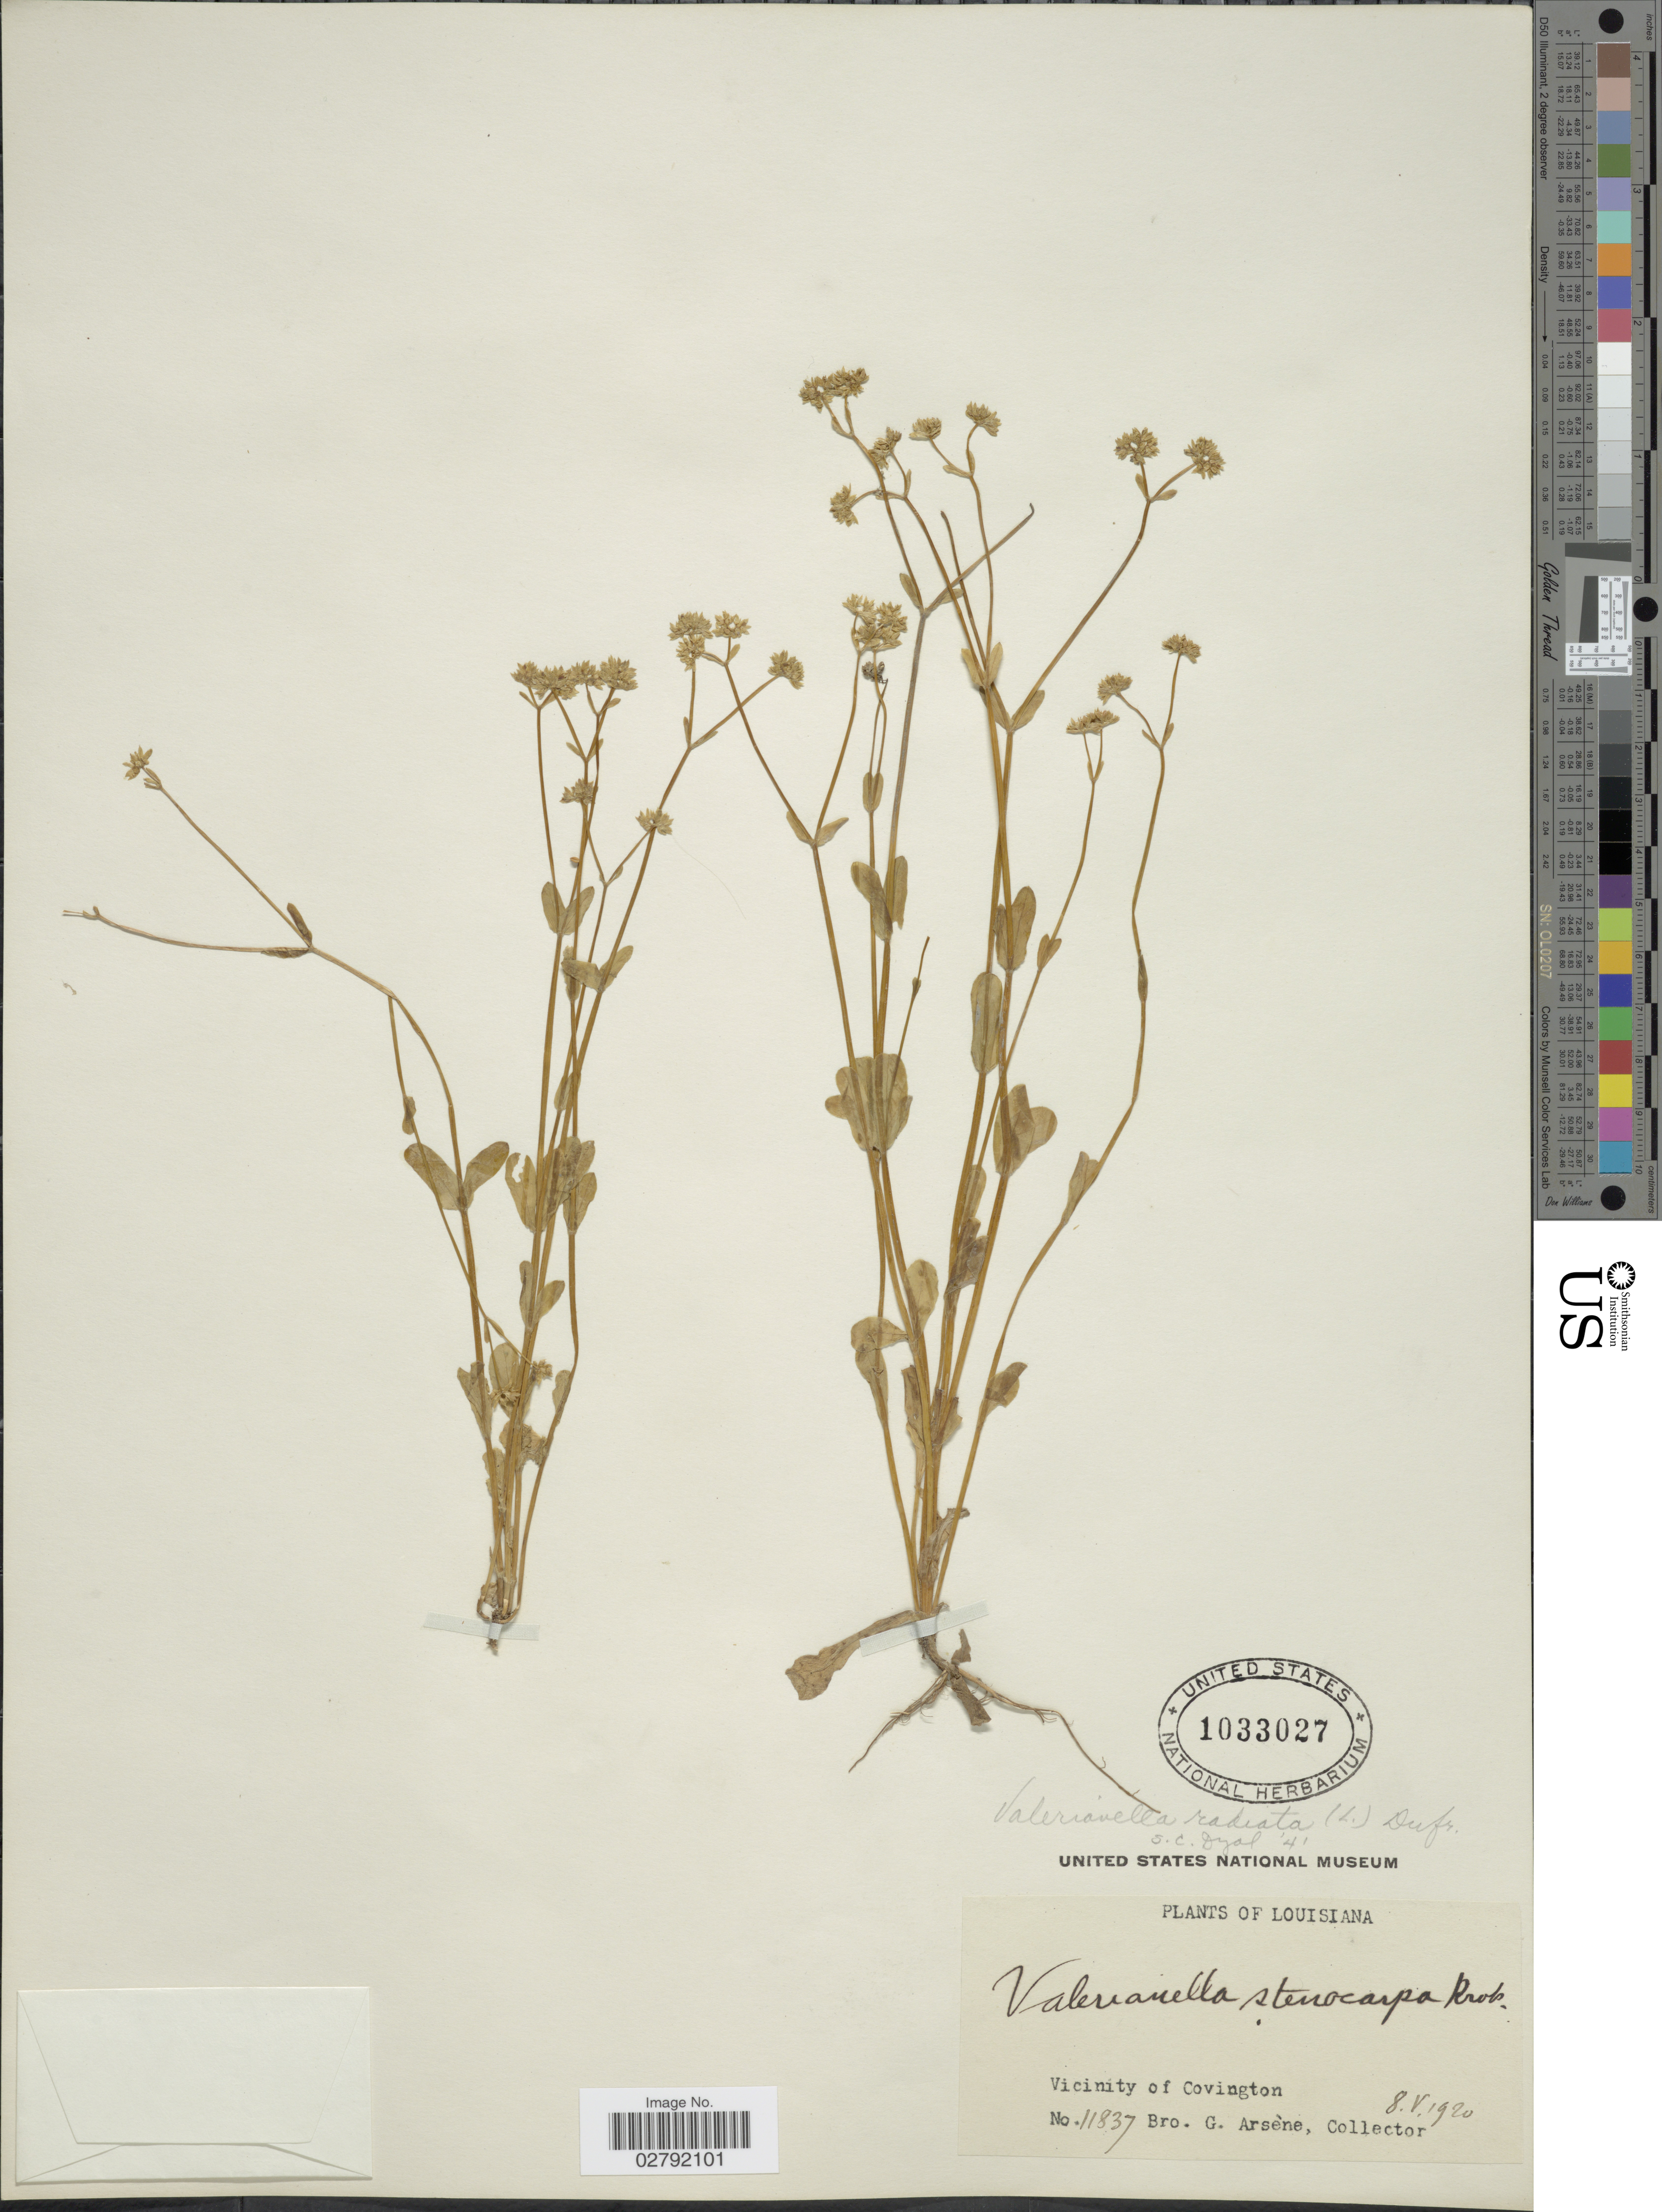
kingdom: Plantae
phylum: Tracheophyta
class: Magnoliopsida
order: Dipsacales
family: Caprifoliaceae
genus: Valerianella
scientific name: Valerianella radiata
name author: (L.) Dufr.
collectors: Bro. G. Arsène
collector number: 11837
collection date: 1920-05-08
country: United States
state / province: Louisiana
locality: Vicinity of Covington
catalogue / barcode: US 1033027